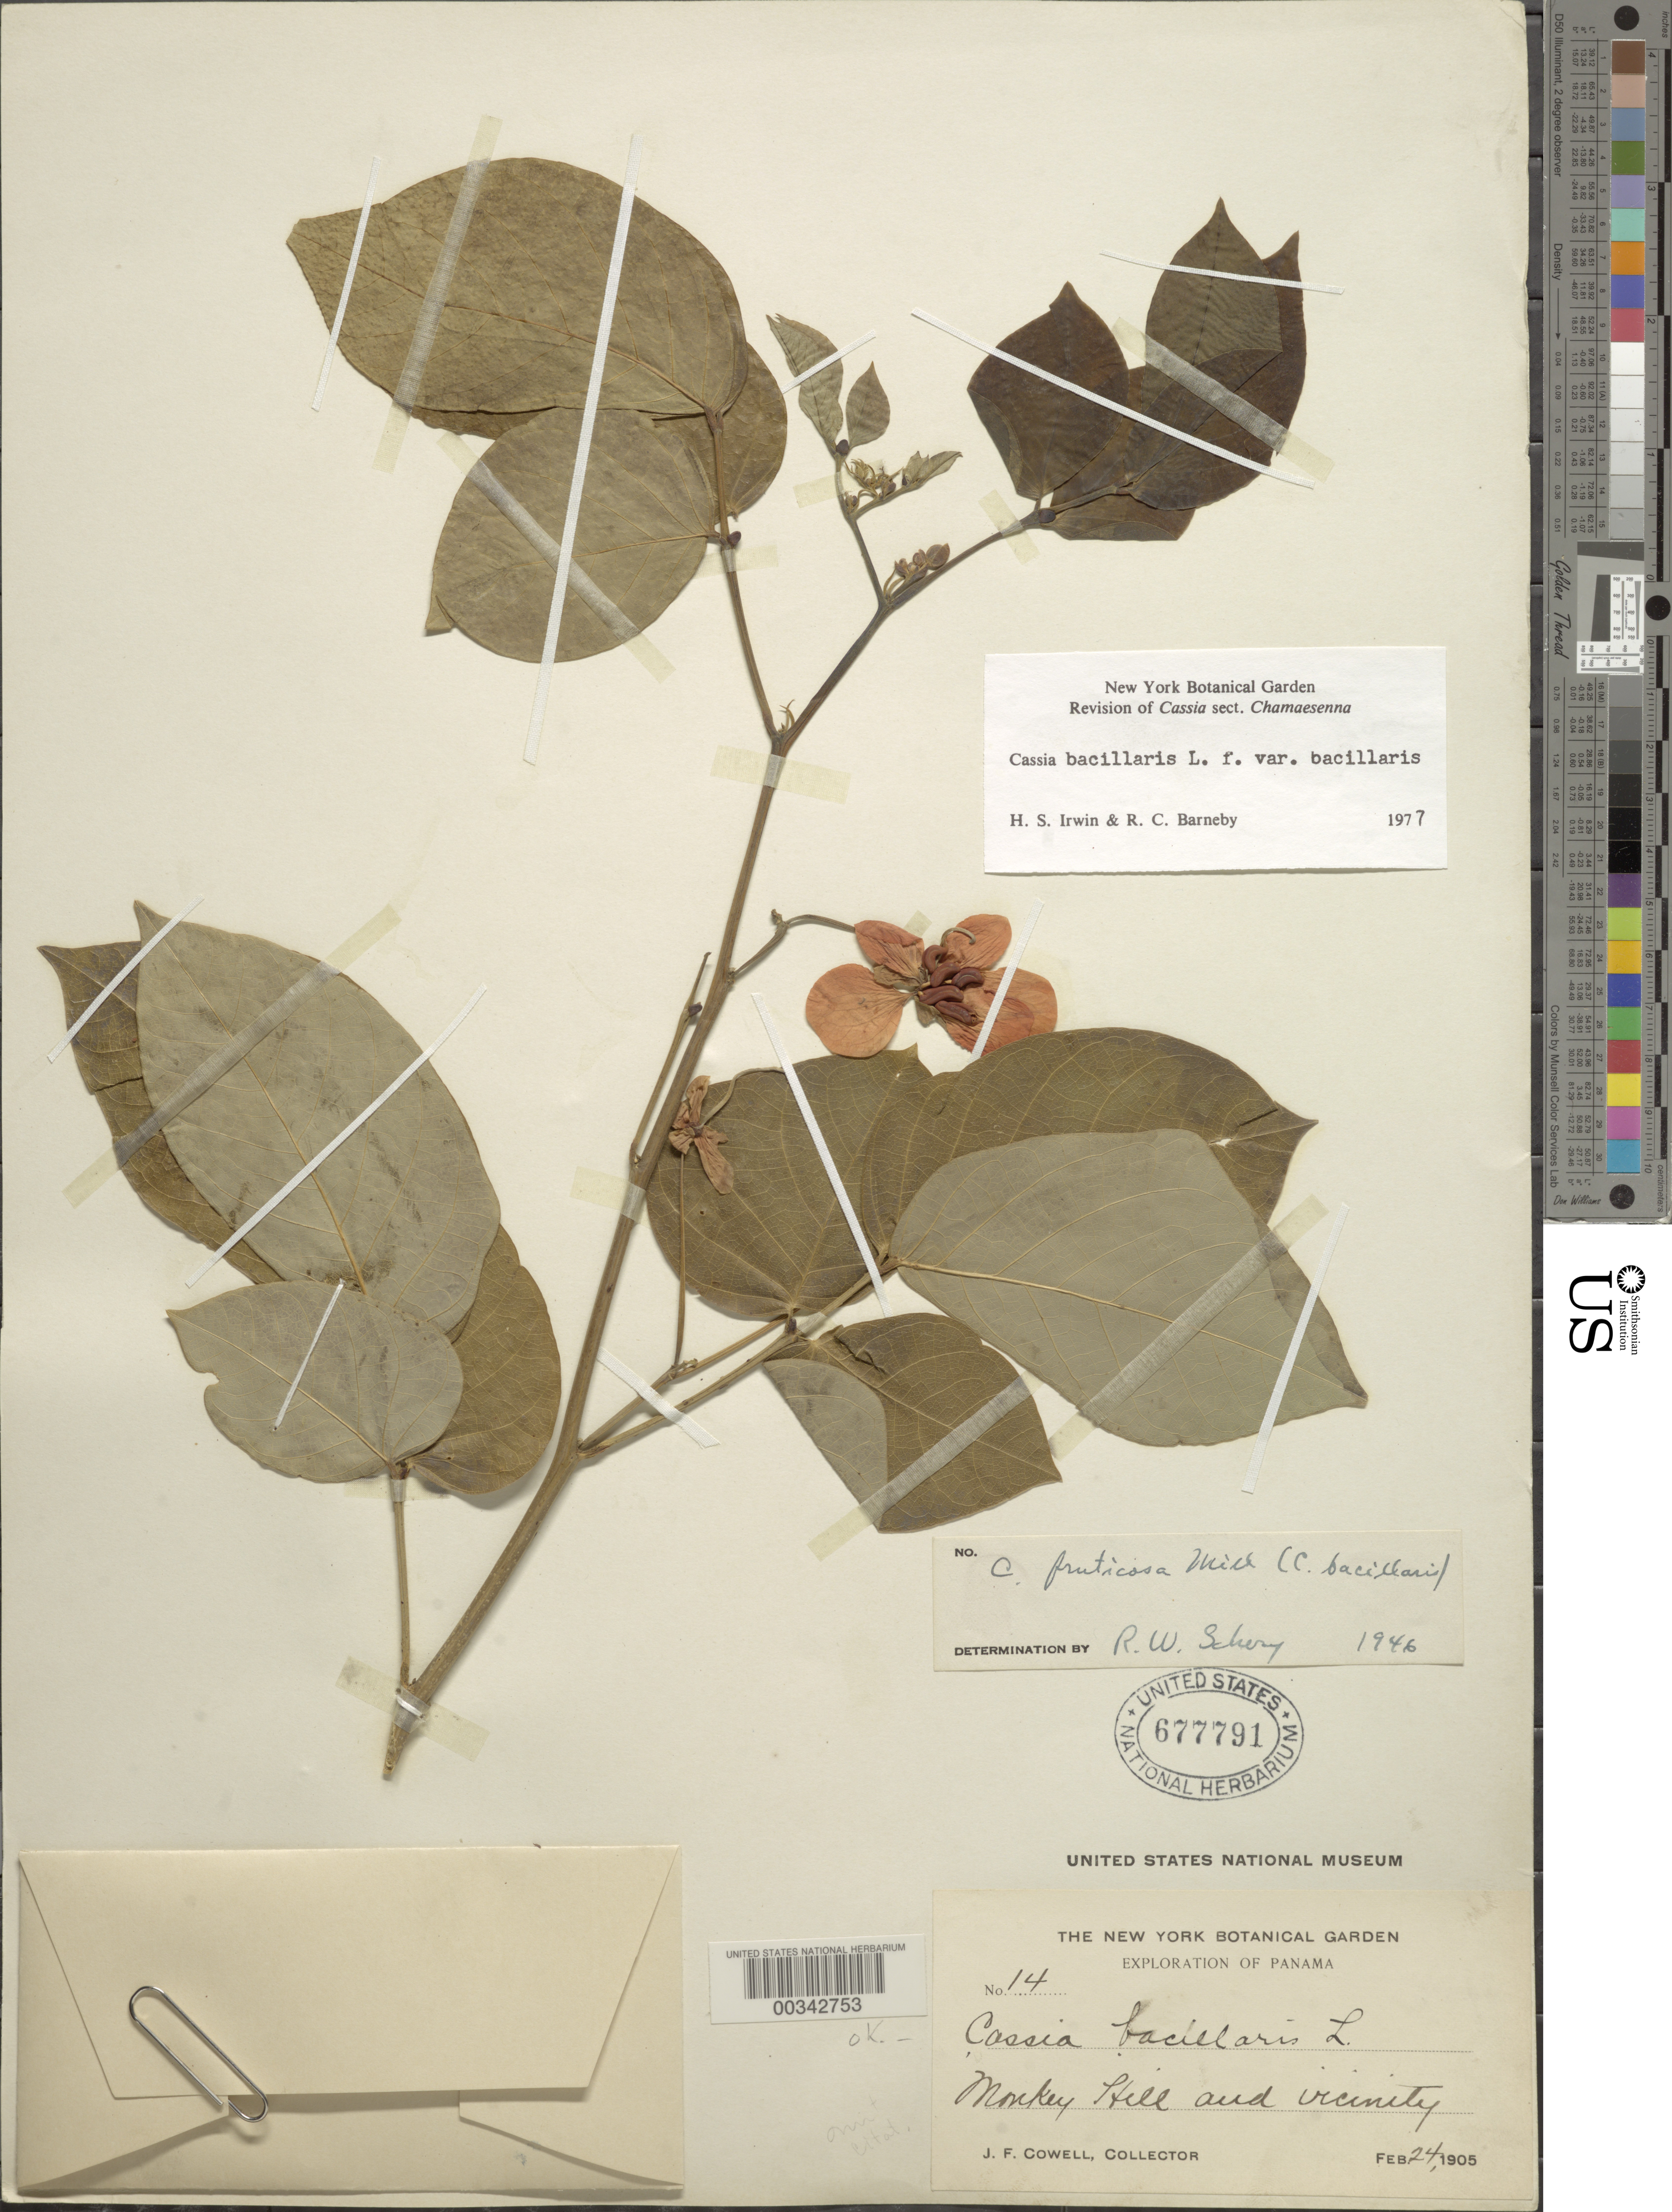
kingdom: Plantae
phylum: Tracheophyta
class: Magnoliopsida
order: Fabales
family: Fabaceae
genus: Senna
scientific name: Senna bacillaris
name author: (L. f.) H.S. Irwin & Barneby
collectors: J. F. Cowell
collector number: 14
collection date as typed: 24 Feb 1905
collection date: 1905-02-24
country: Panama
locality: Monkey Hill and vicinity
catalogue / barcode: US 677791